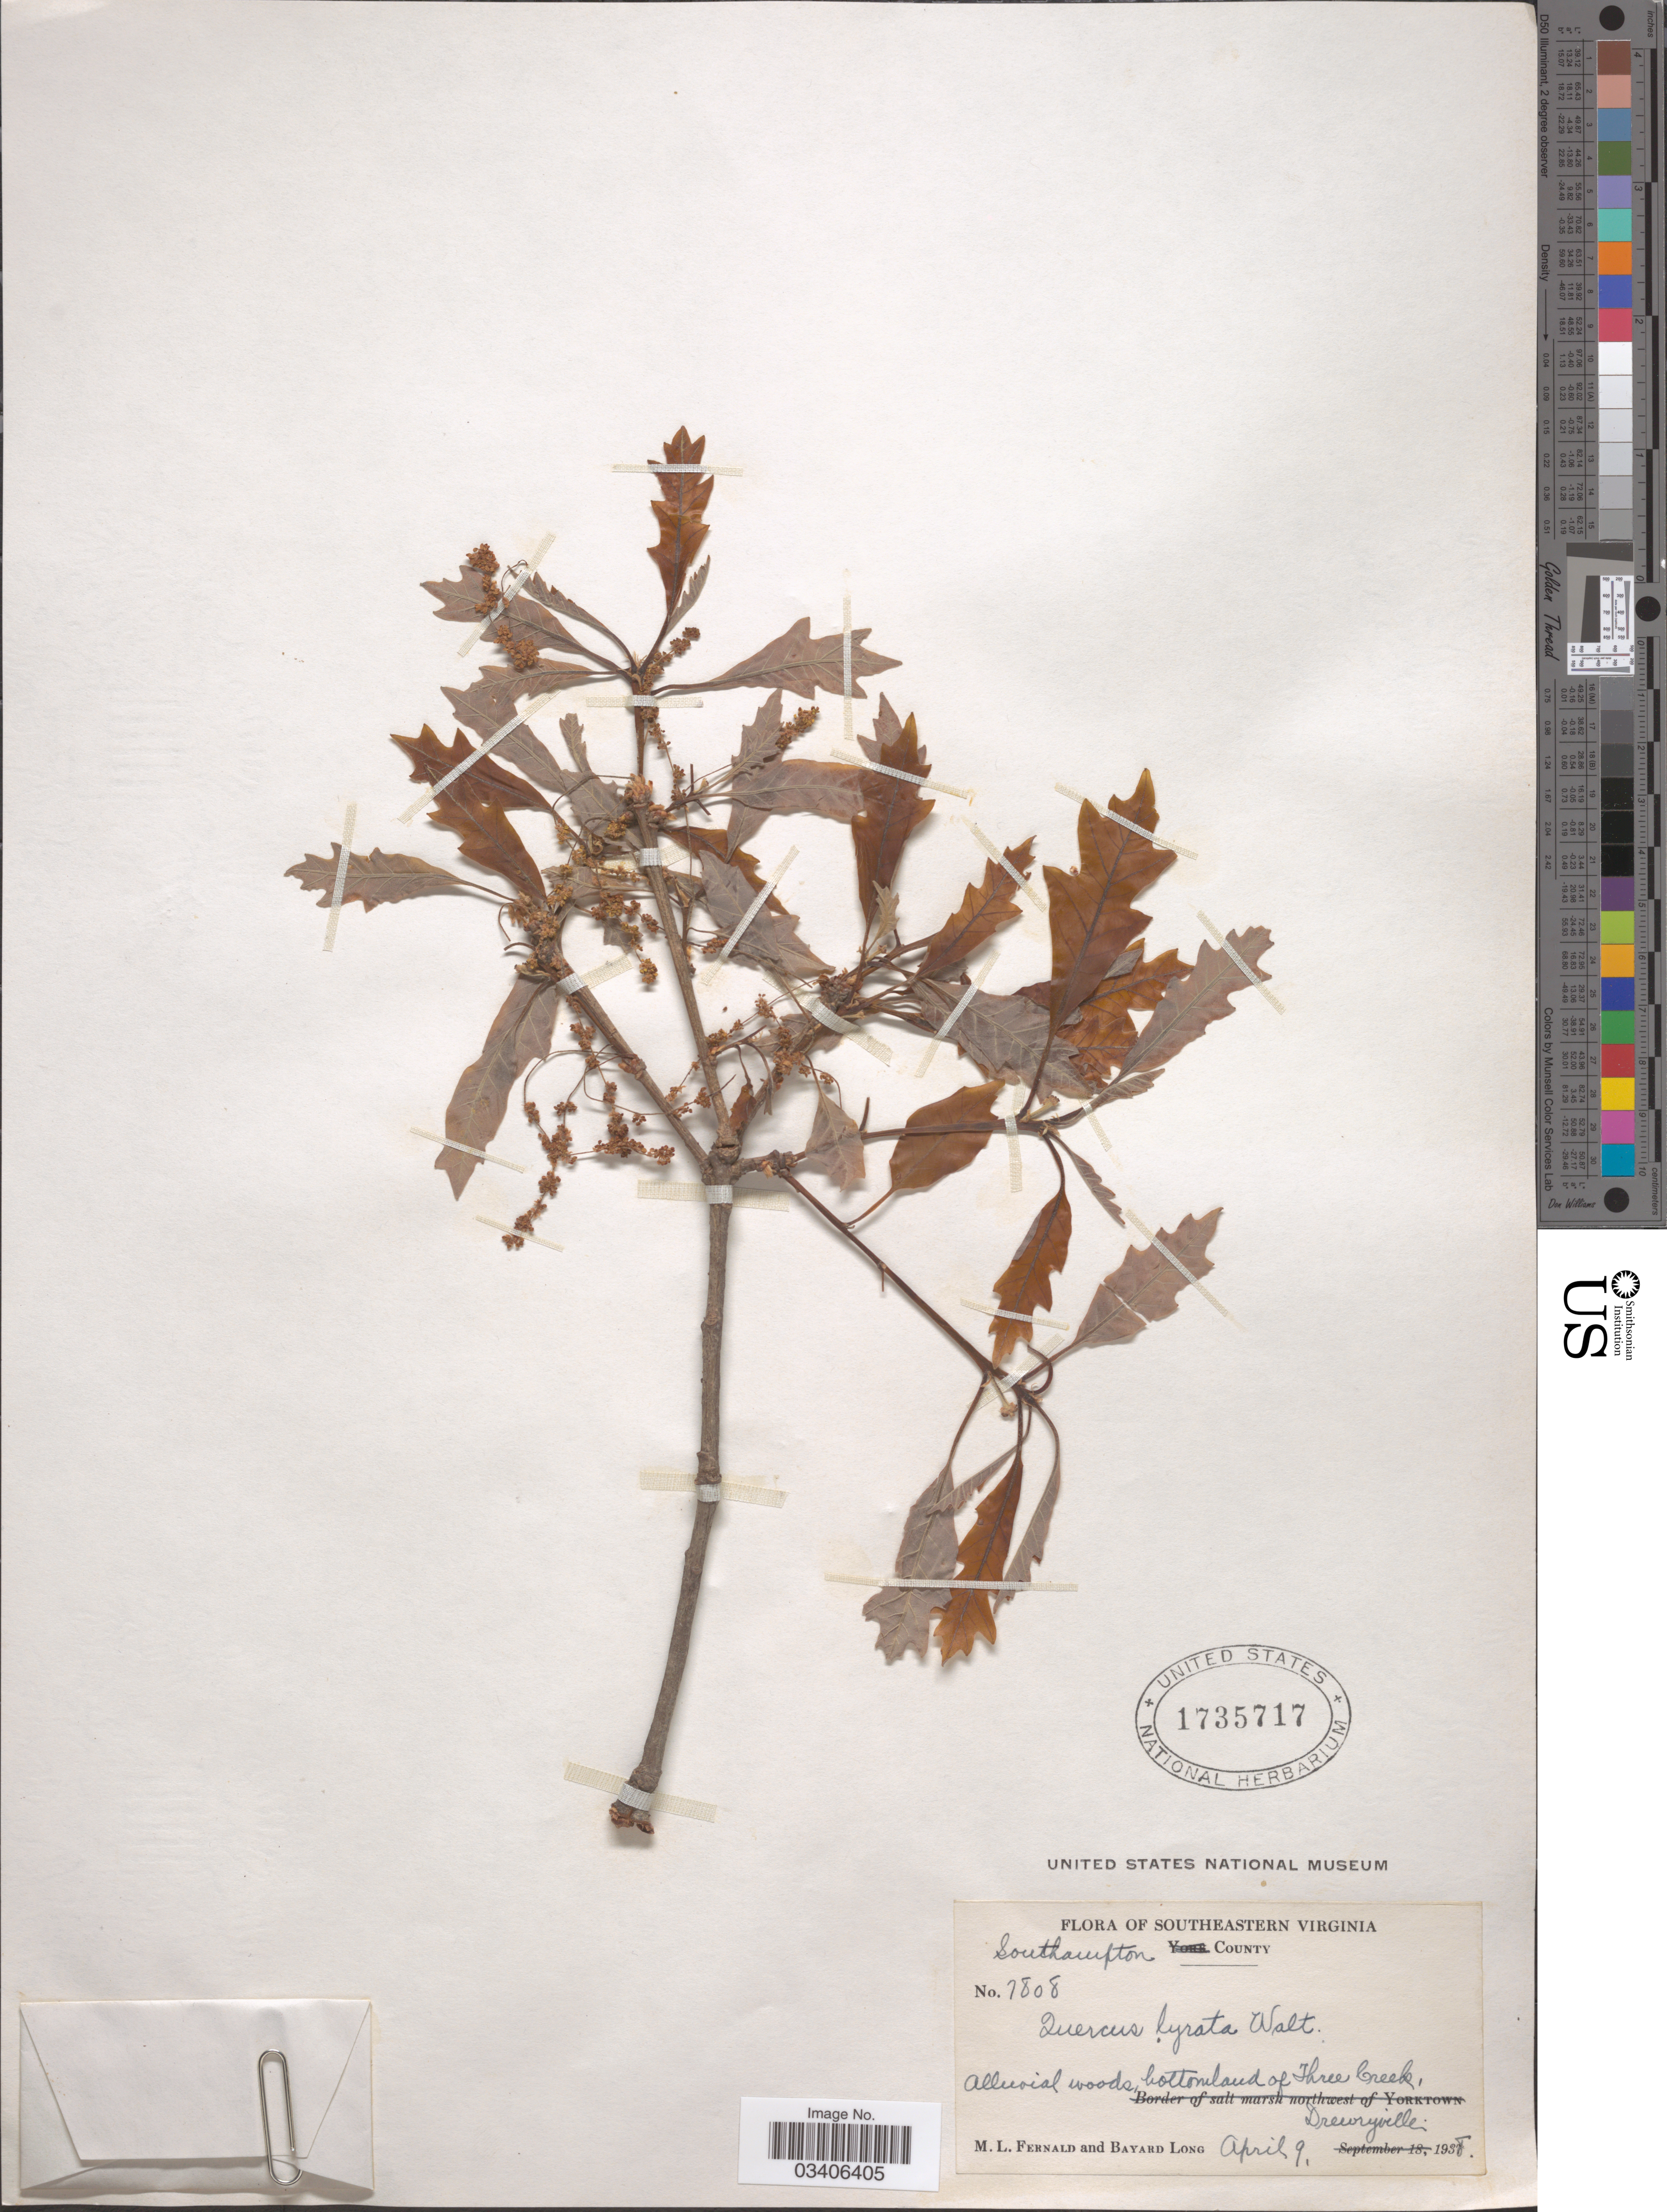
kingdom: Plantae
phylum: Tracheophyta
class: Magnoliopsida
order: Fagales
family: Fagaceae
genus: Quercus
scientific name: Quercus lyrata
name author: Walter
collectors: M. L. Fernald & B. Long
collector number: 7808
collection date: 1938-04-09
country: United States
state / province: Virginia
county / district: Southampton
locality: Southeastern Virginia. Southampton County. Alluvial woods, bottomland of Three Creek, Drewryville.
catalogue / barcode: US 1735717